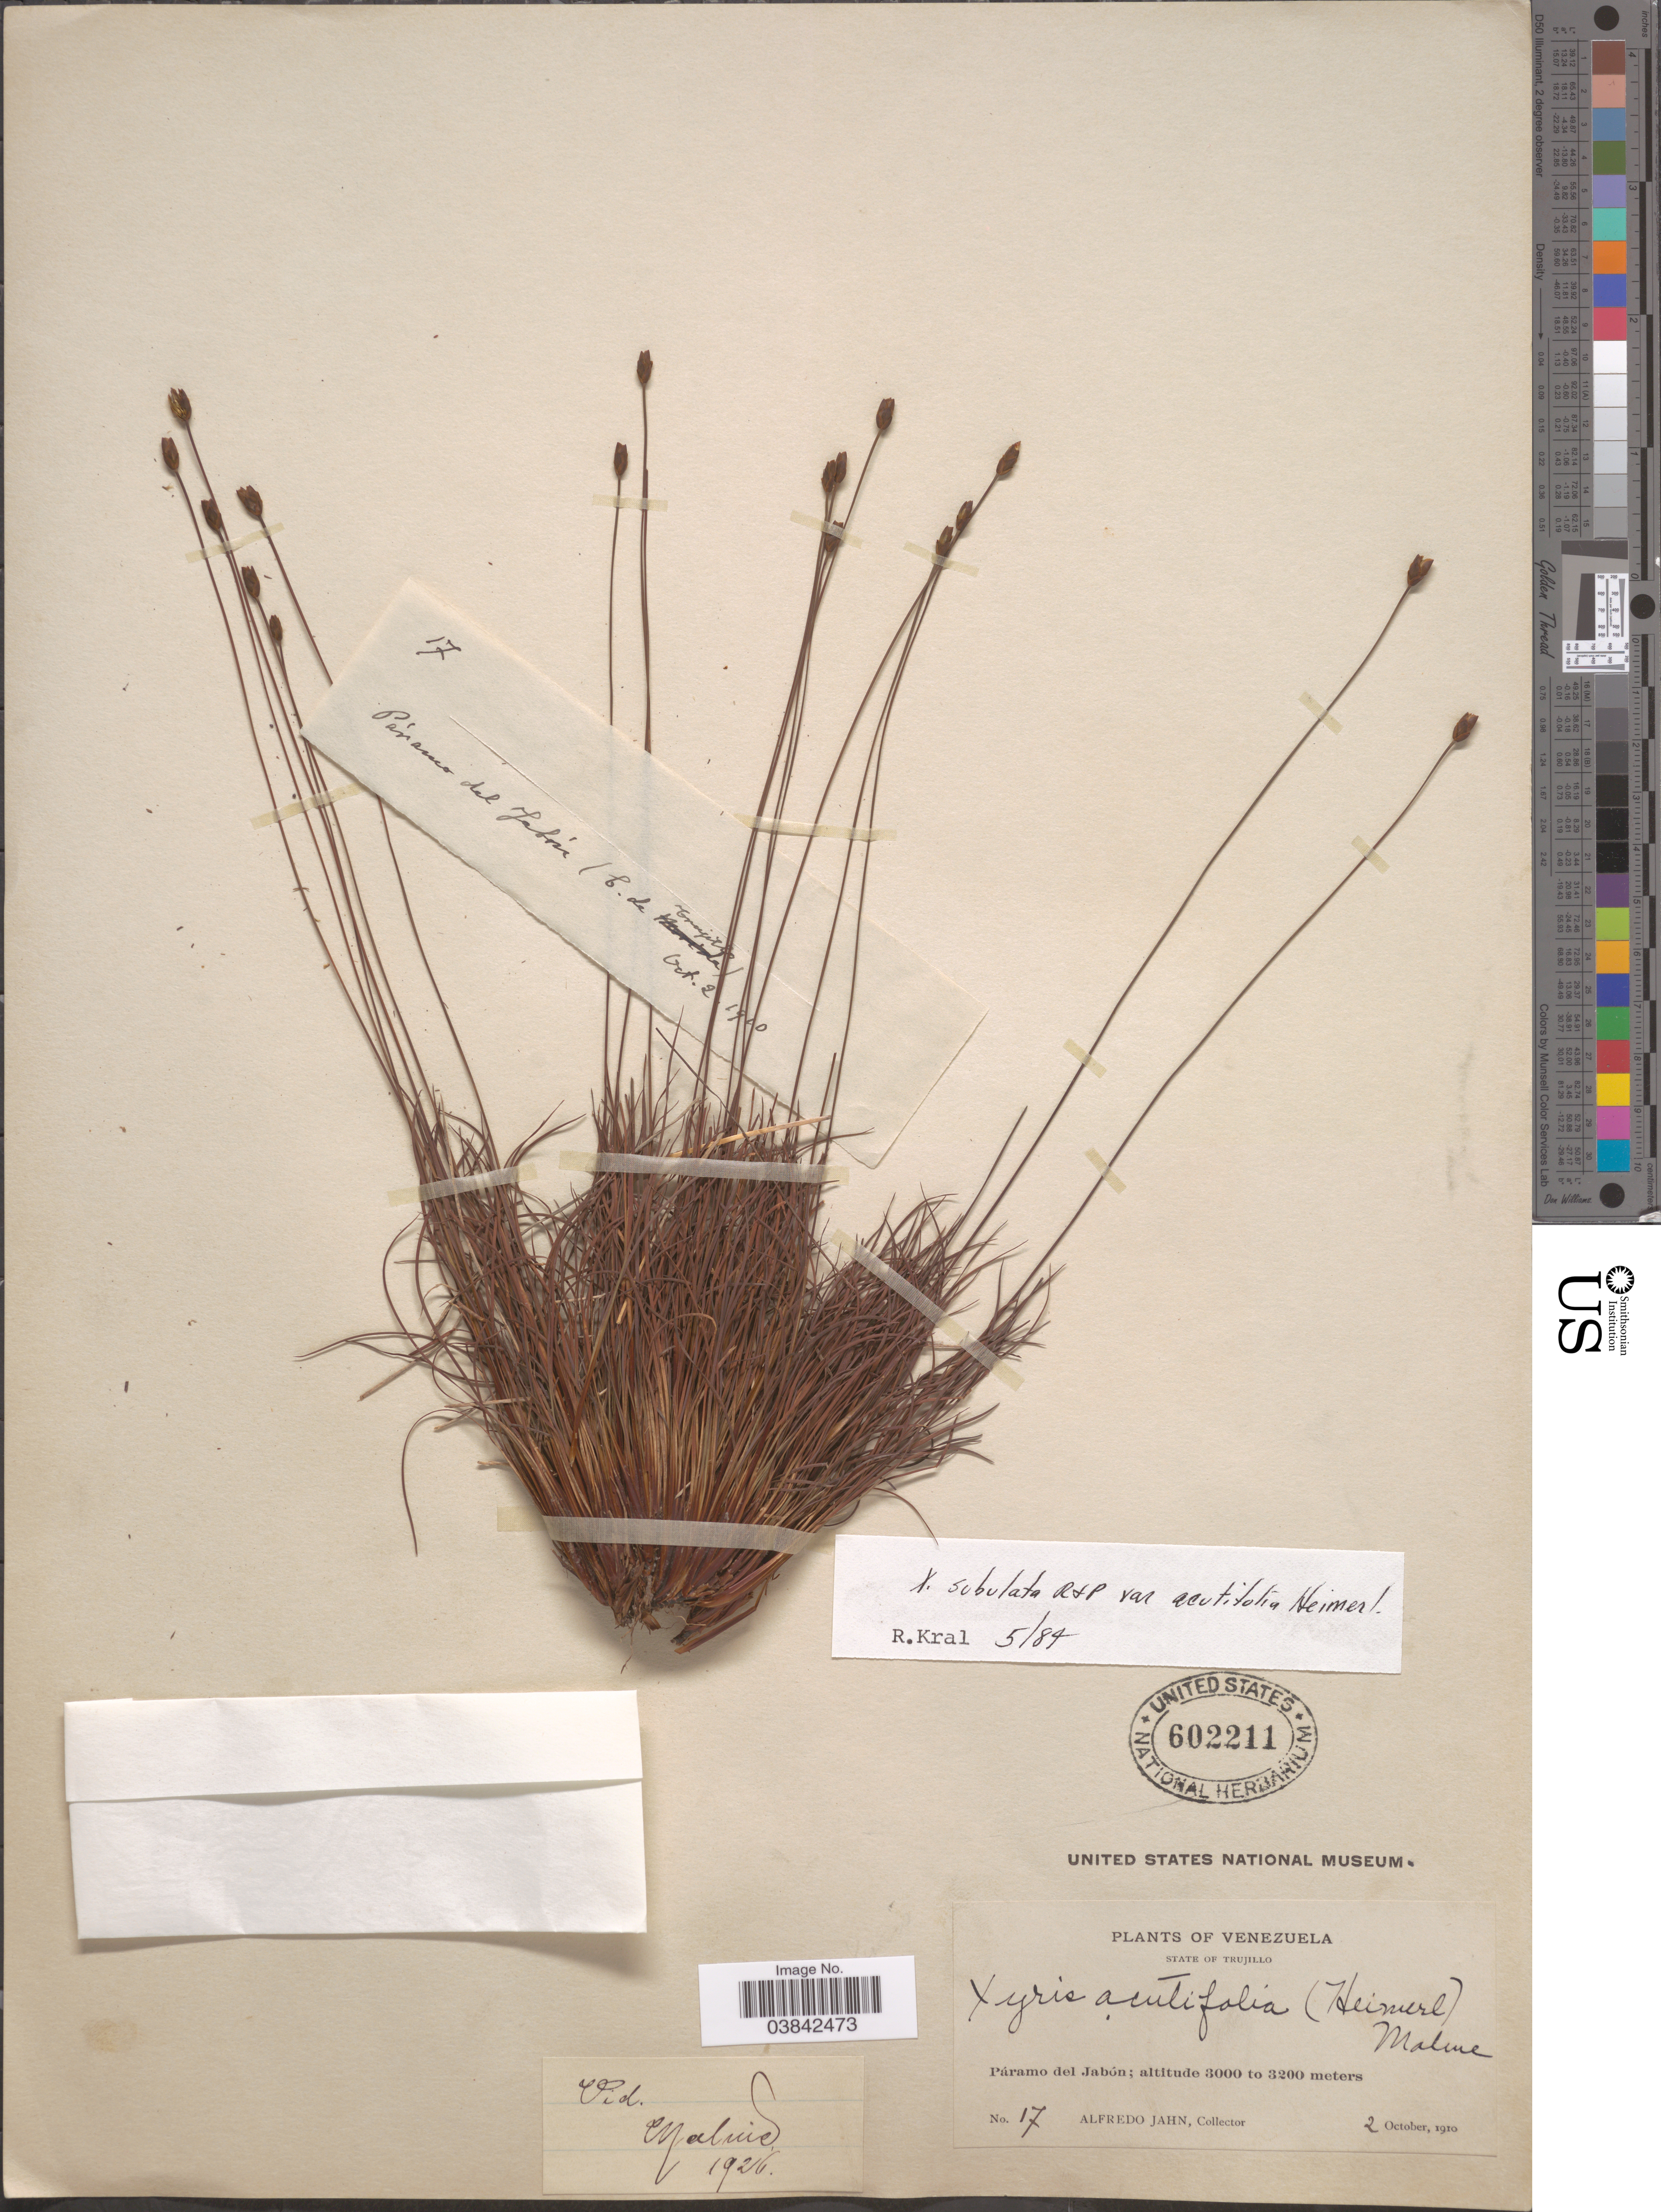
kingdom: Plantae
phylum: Tracheophyta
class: Liliopsida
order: Poales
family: Xyridaceae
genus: Xyris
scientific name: Xyris subulata var. acutifolia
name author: Ruiz & Pav.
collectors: A. Jahn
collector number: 17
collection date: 1910-10-02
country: Venezuela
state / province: Trujillo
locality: Páramo del Jabón.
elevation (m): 3000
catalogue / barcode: US 602211